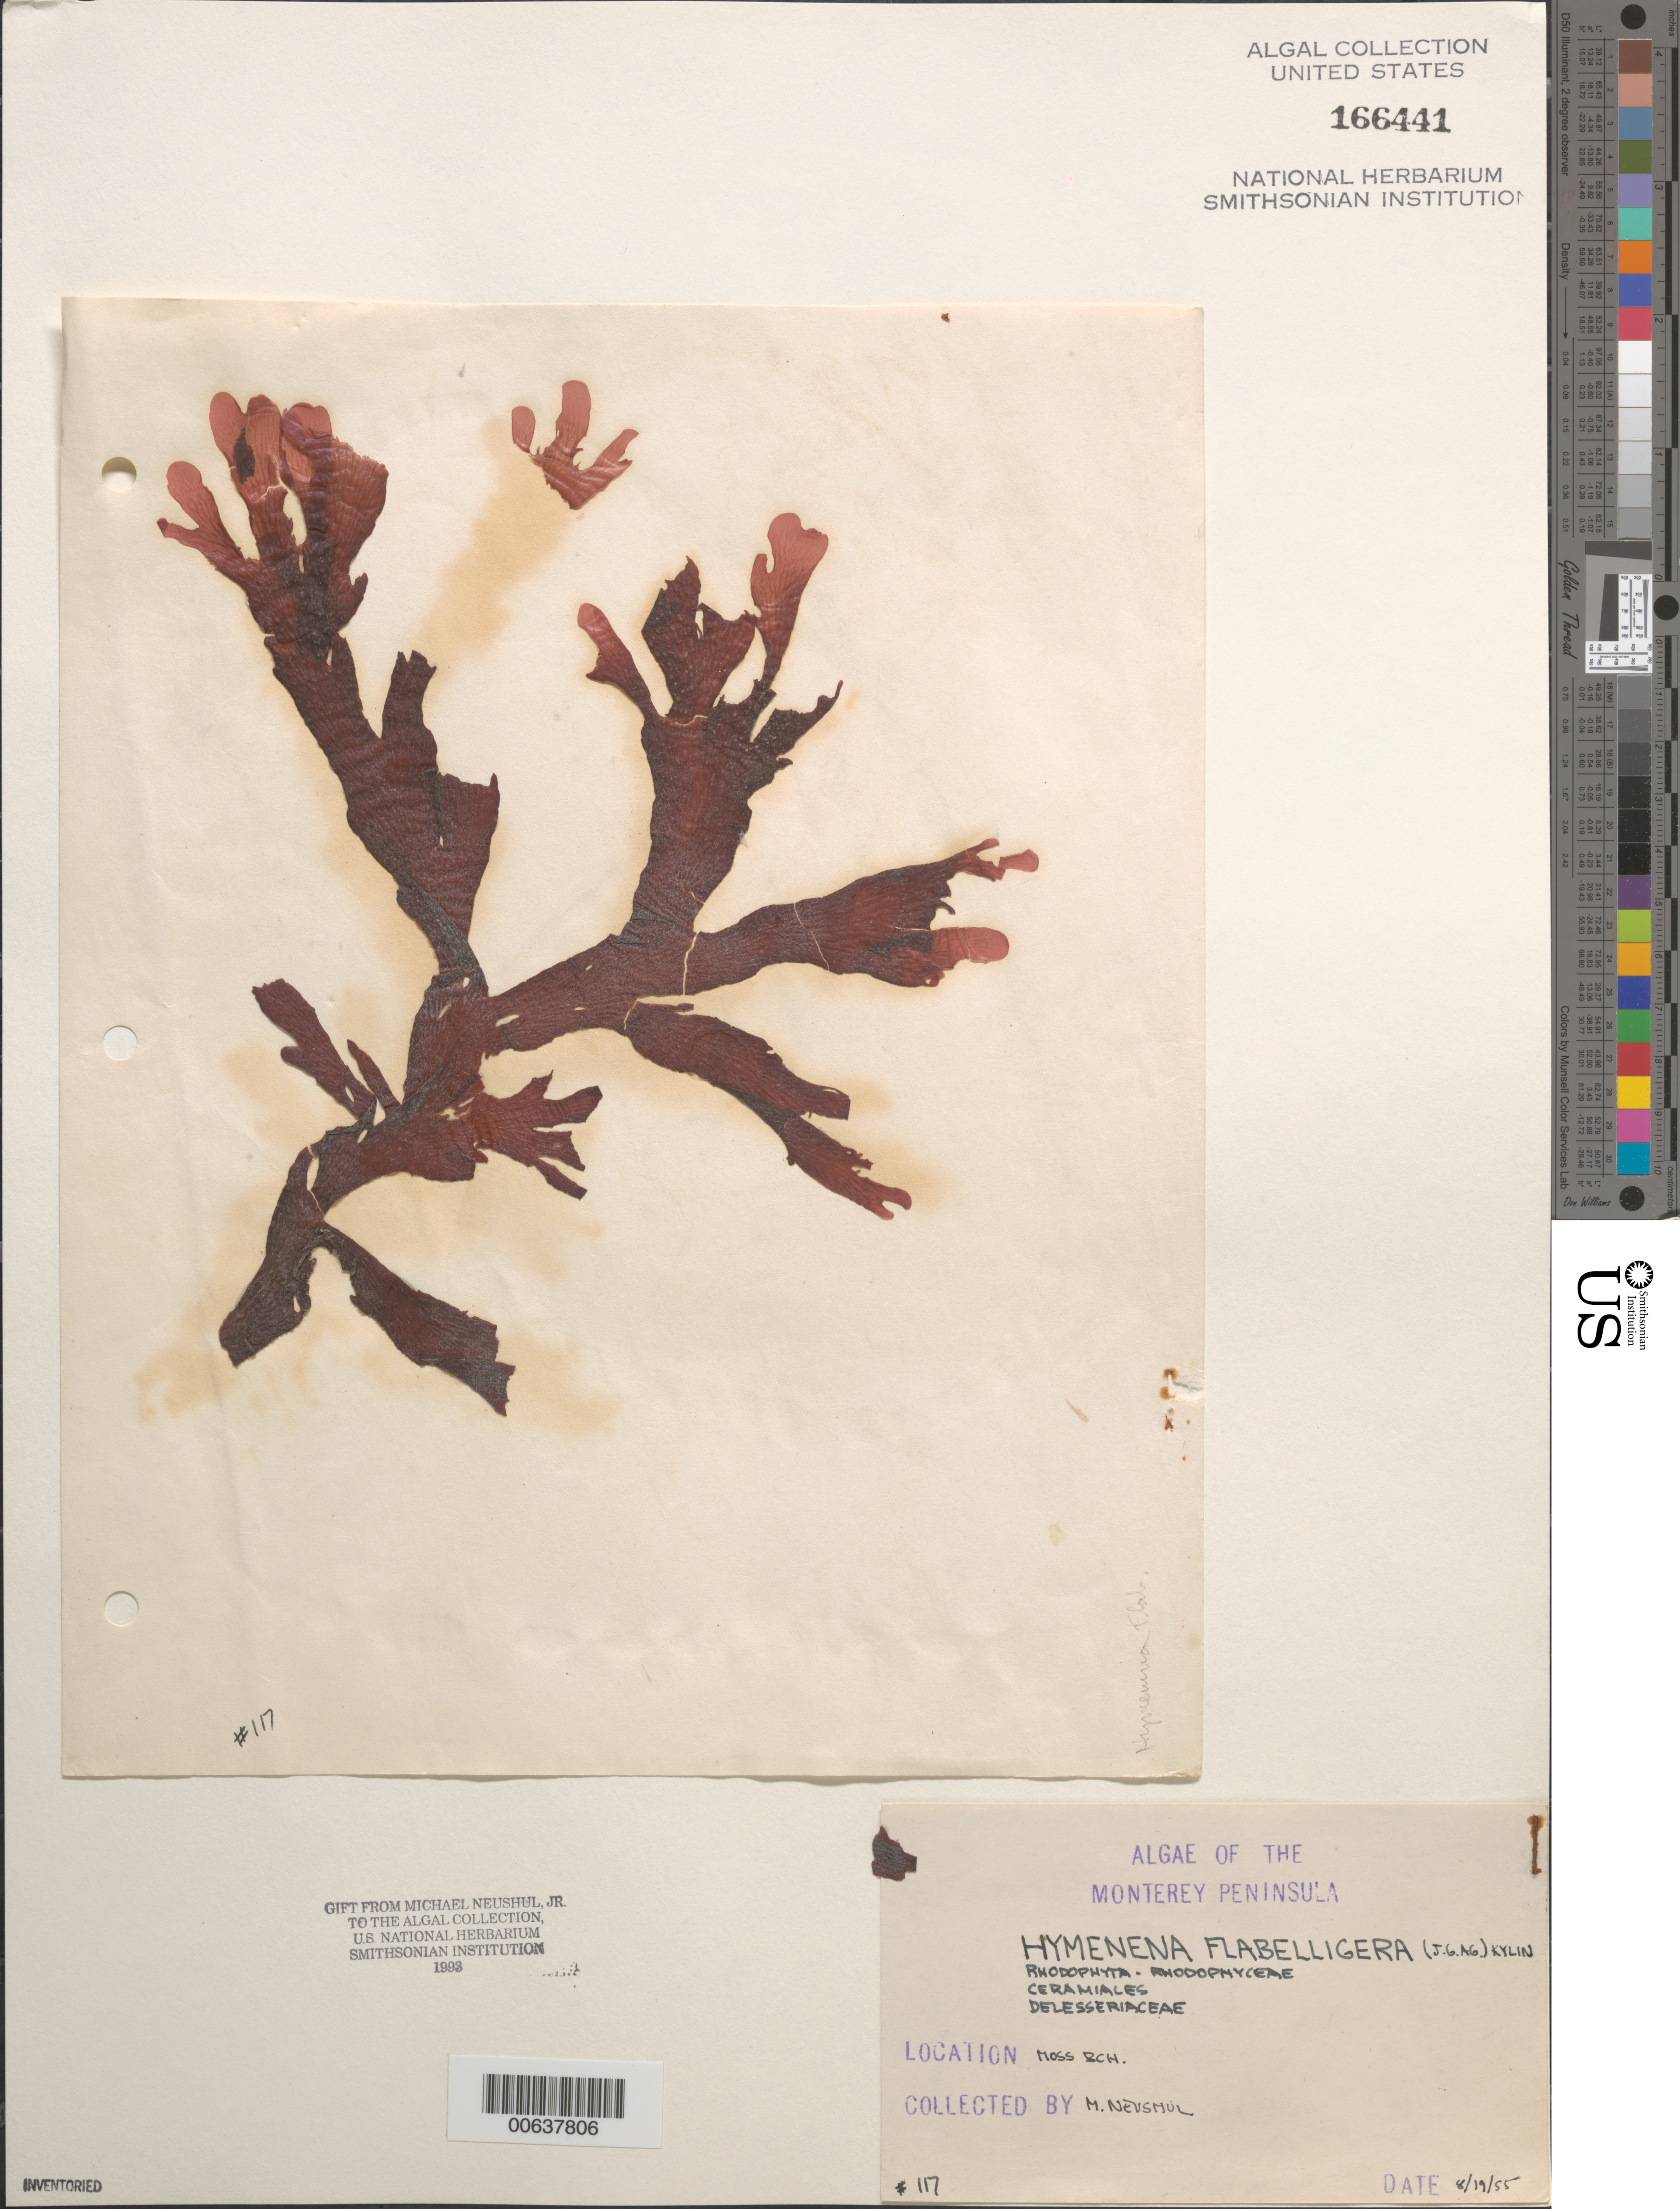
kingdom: Plantae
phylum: Rhodophyta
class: Florideophyceae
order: Ceramiales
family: Delesseriaceae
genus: Hymenena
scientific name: Hymenena flabelligera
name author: (J. Agardh) Kylin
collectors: M. Neushul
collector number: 117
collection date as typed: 19 Aug 1955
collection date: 1955-08-19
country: United States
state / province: California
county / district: Monterey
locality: Moss Beach, Monterey Peninsula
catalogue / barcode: US 166441